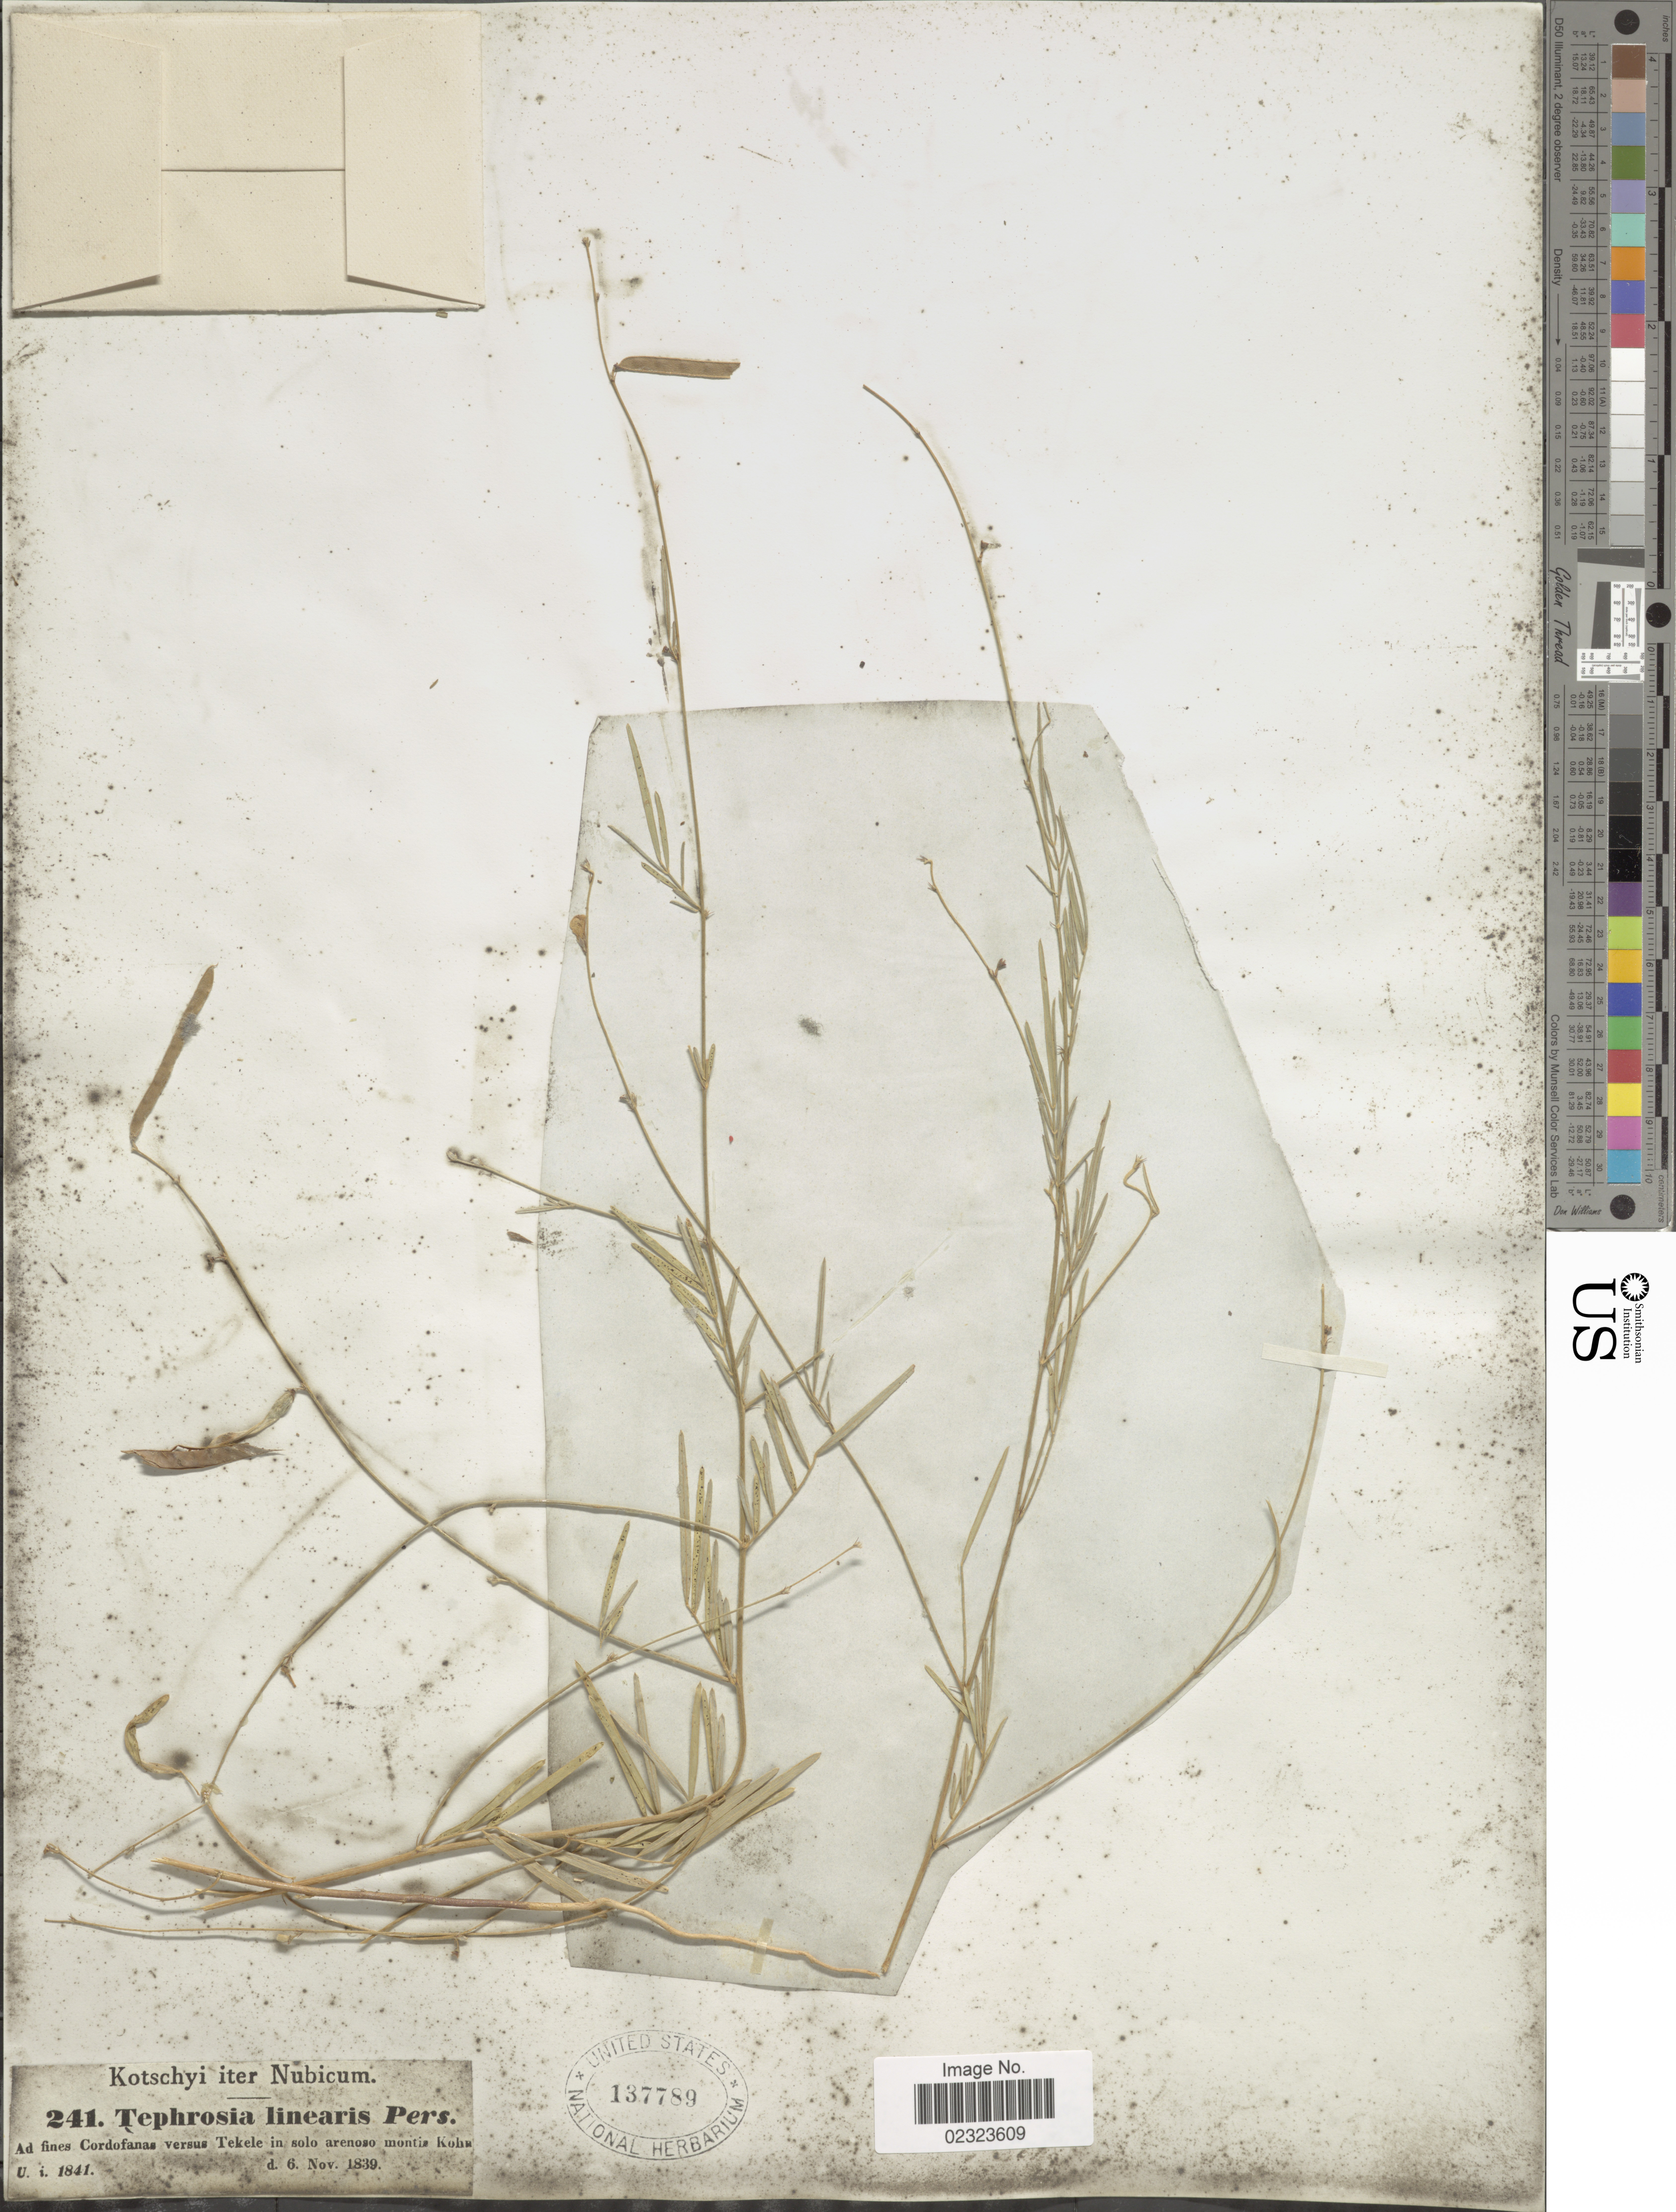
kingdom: Plantae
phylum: Tracheophyta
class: Magnoliopsida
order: Fabales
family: Fabaceae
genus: Tephrosia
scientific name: Tephrosia linearis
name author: (Willd.) Pers.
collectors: -. Kotschyi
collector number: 241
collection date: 1839-11-06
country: Sudan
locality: Iter Nubicum, ad fines Cordofana versus Tekele in solo arenoso montis Kohn.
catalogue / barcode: US 137789